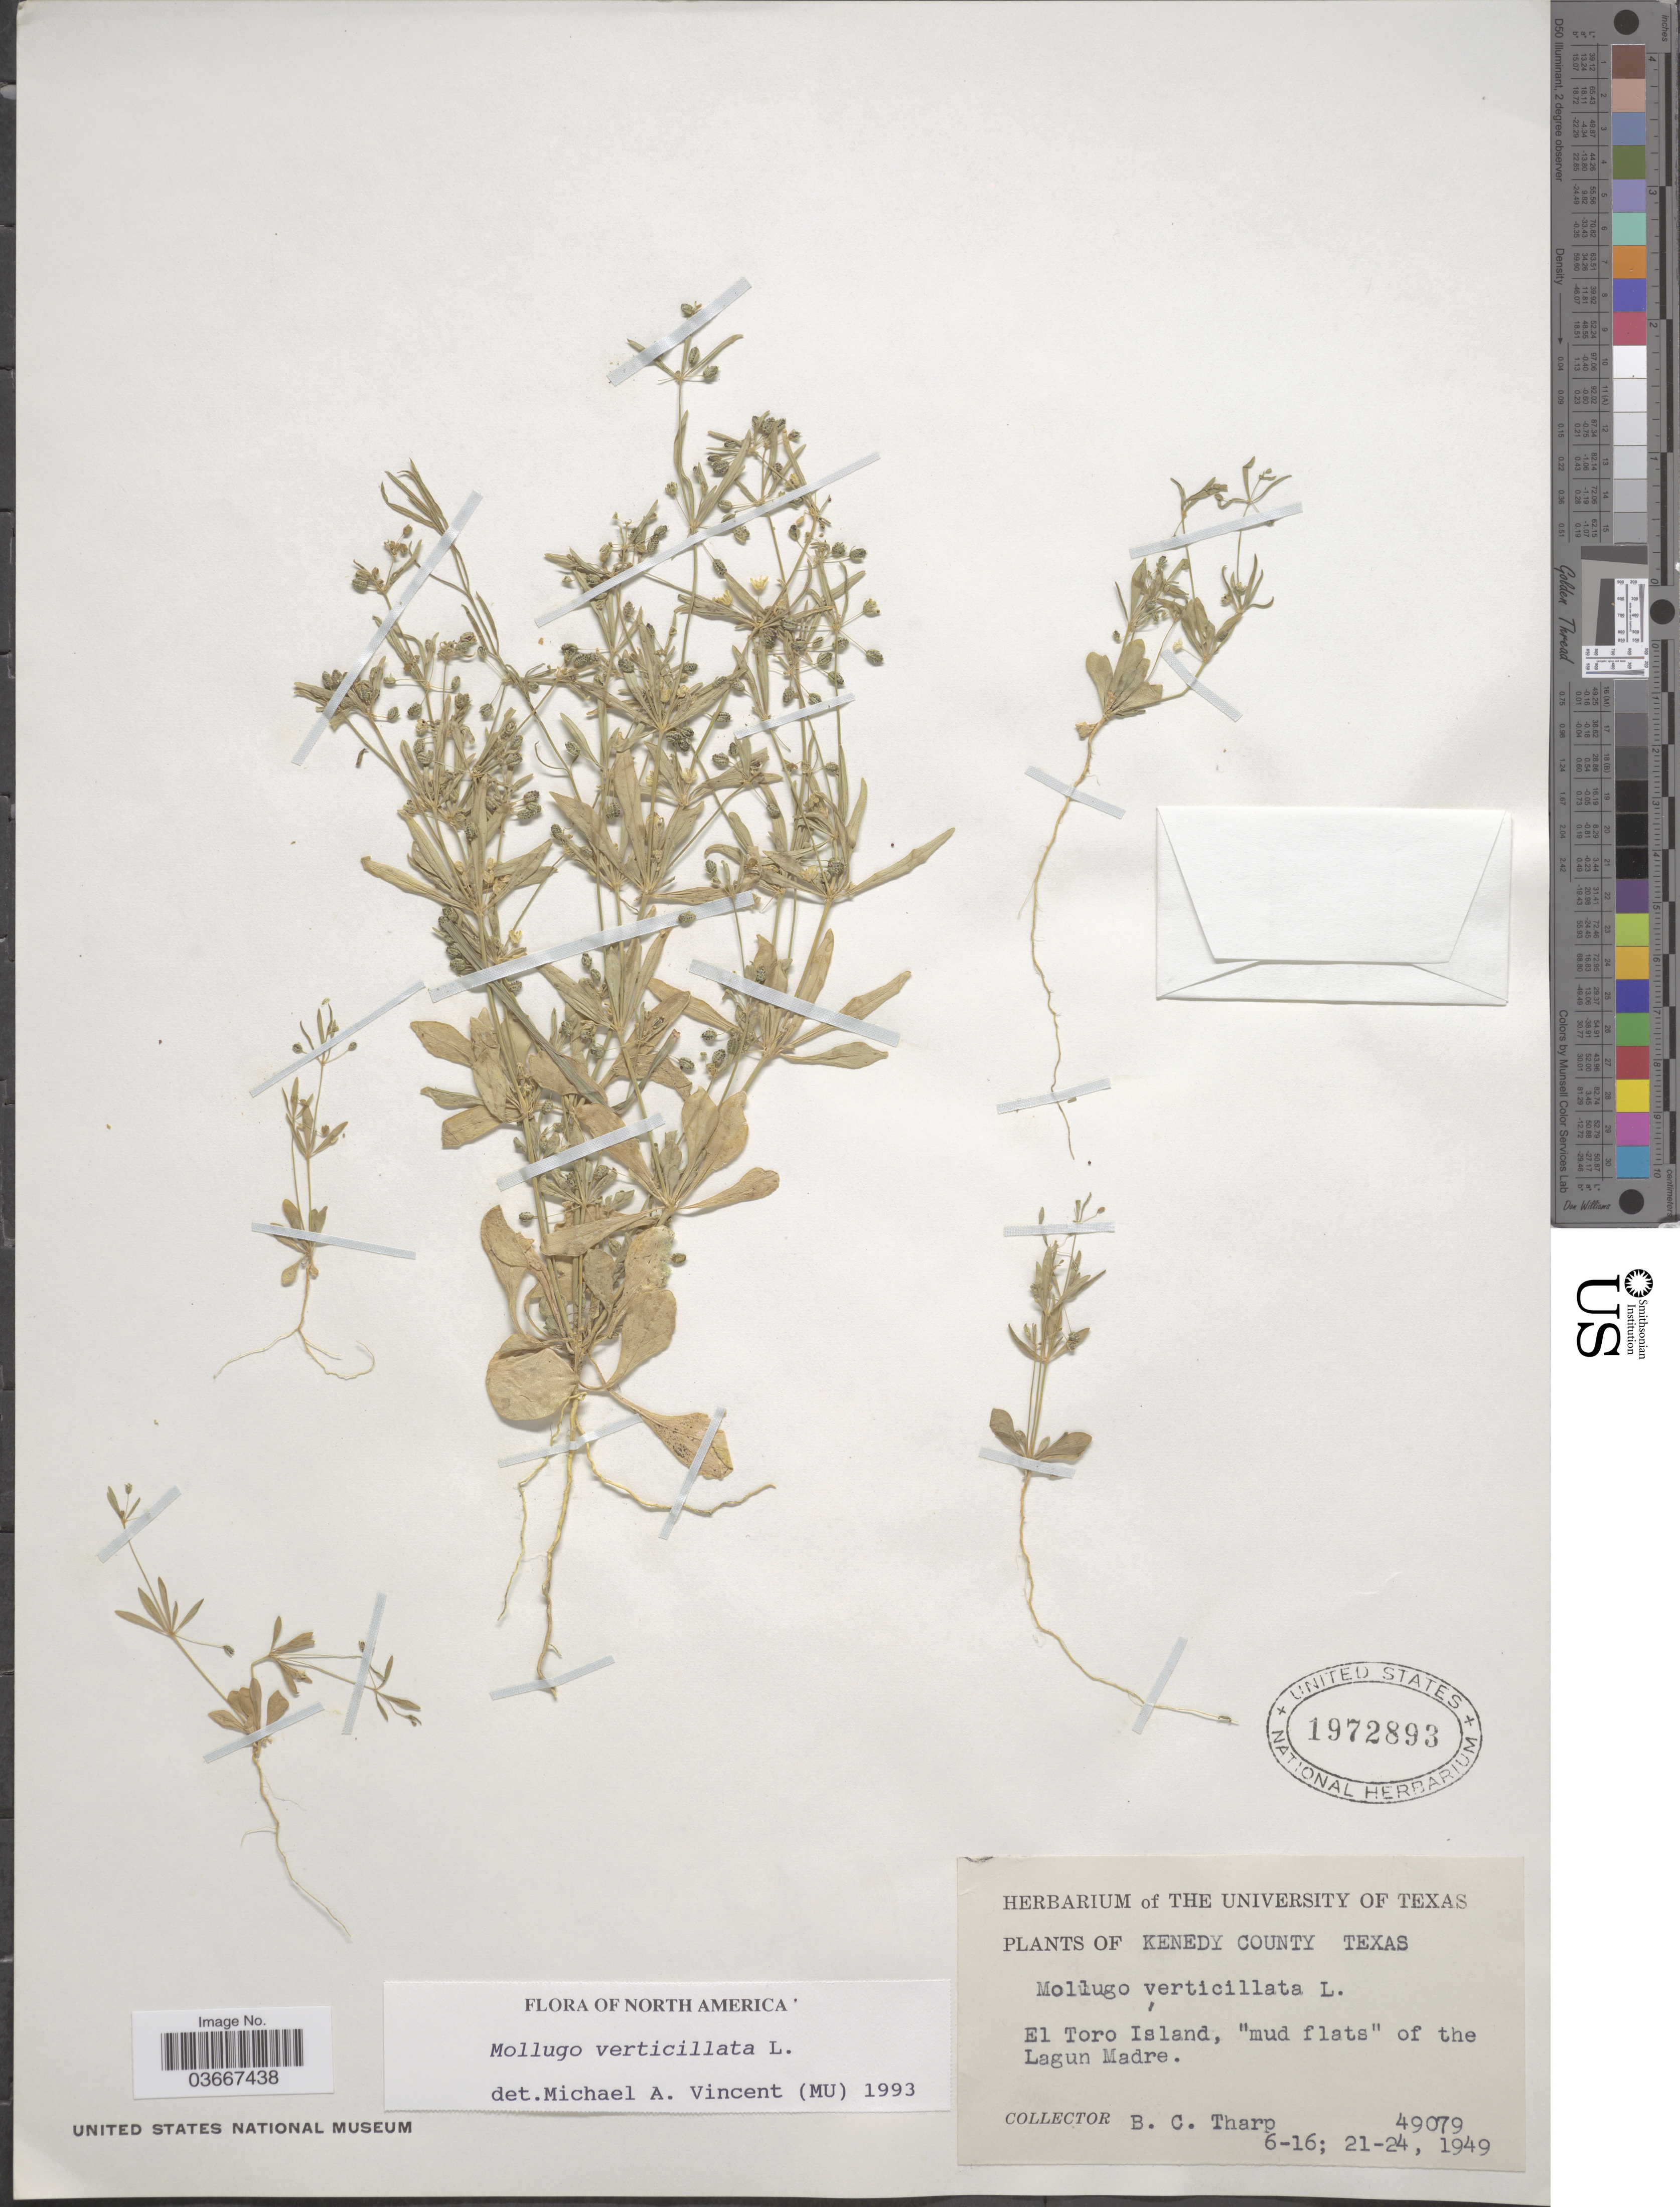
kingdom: Plantae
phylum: Tracheophyta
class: Magnoliopsida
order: Caryophyllales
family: Molluginaceae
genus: Mollugo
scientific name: Mollugo verticillata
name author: L.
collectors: B. C. Tharp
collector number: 49079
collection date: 1949-06-16/1949-06-24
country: United States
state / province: Texas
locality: Kenedy County. El Toro Island, "mud flats" of the Lagun Madre.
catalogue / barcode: US 1972893